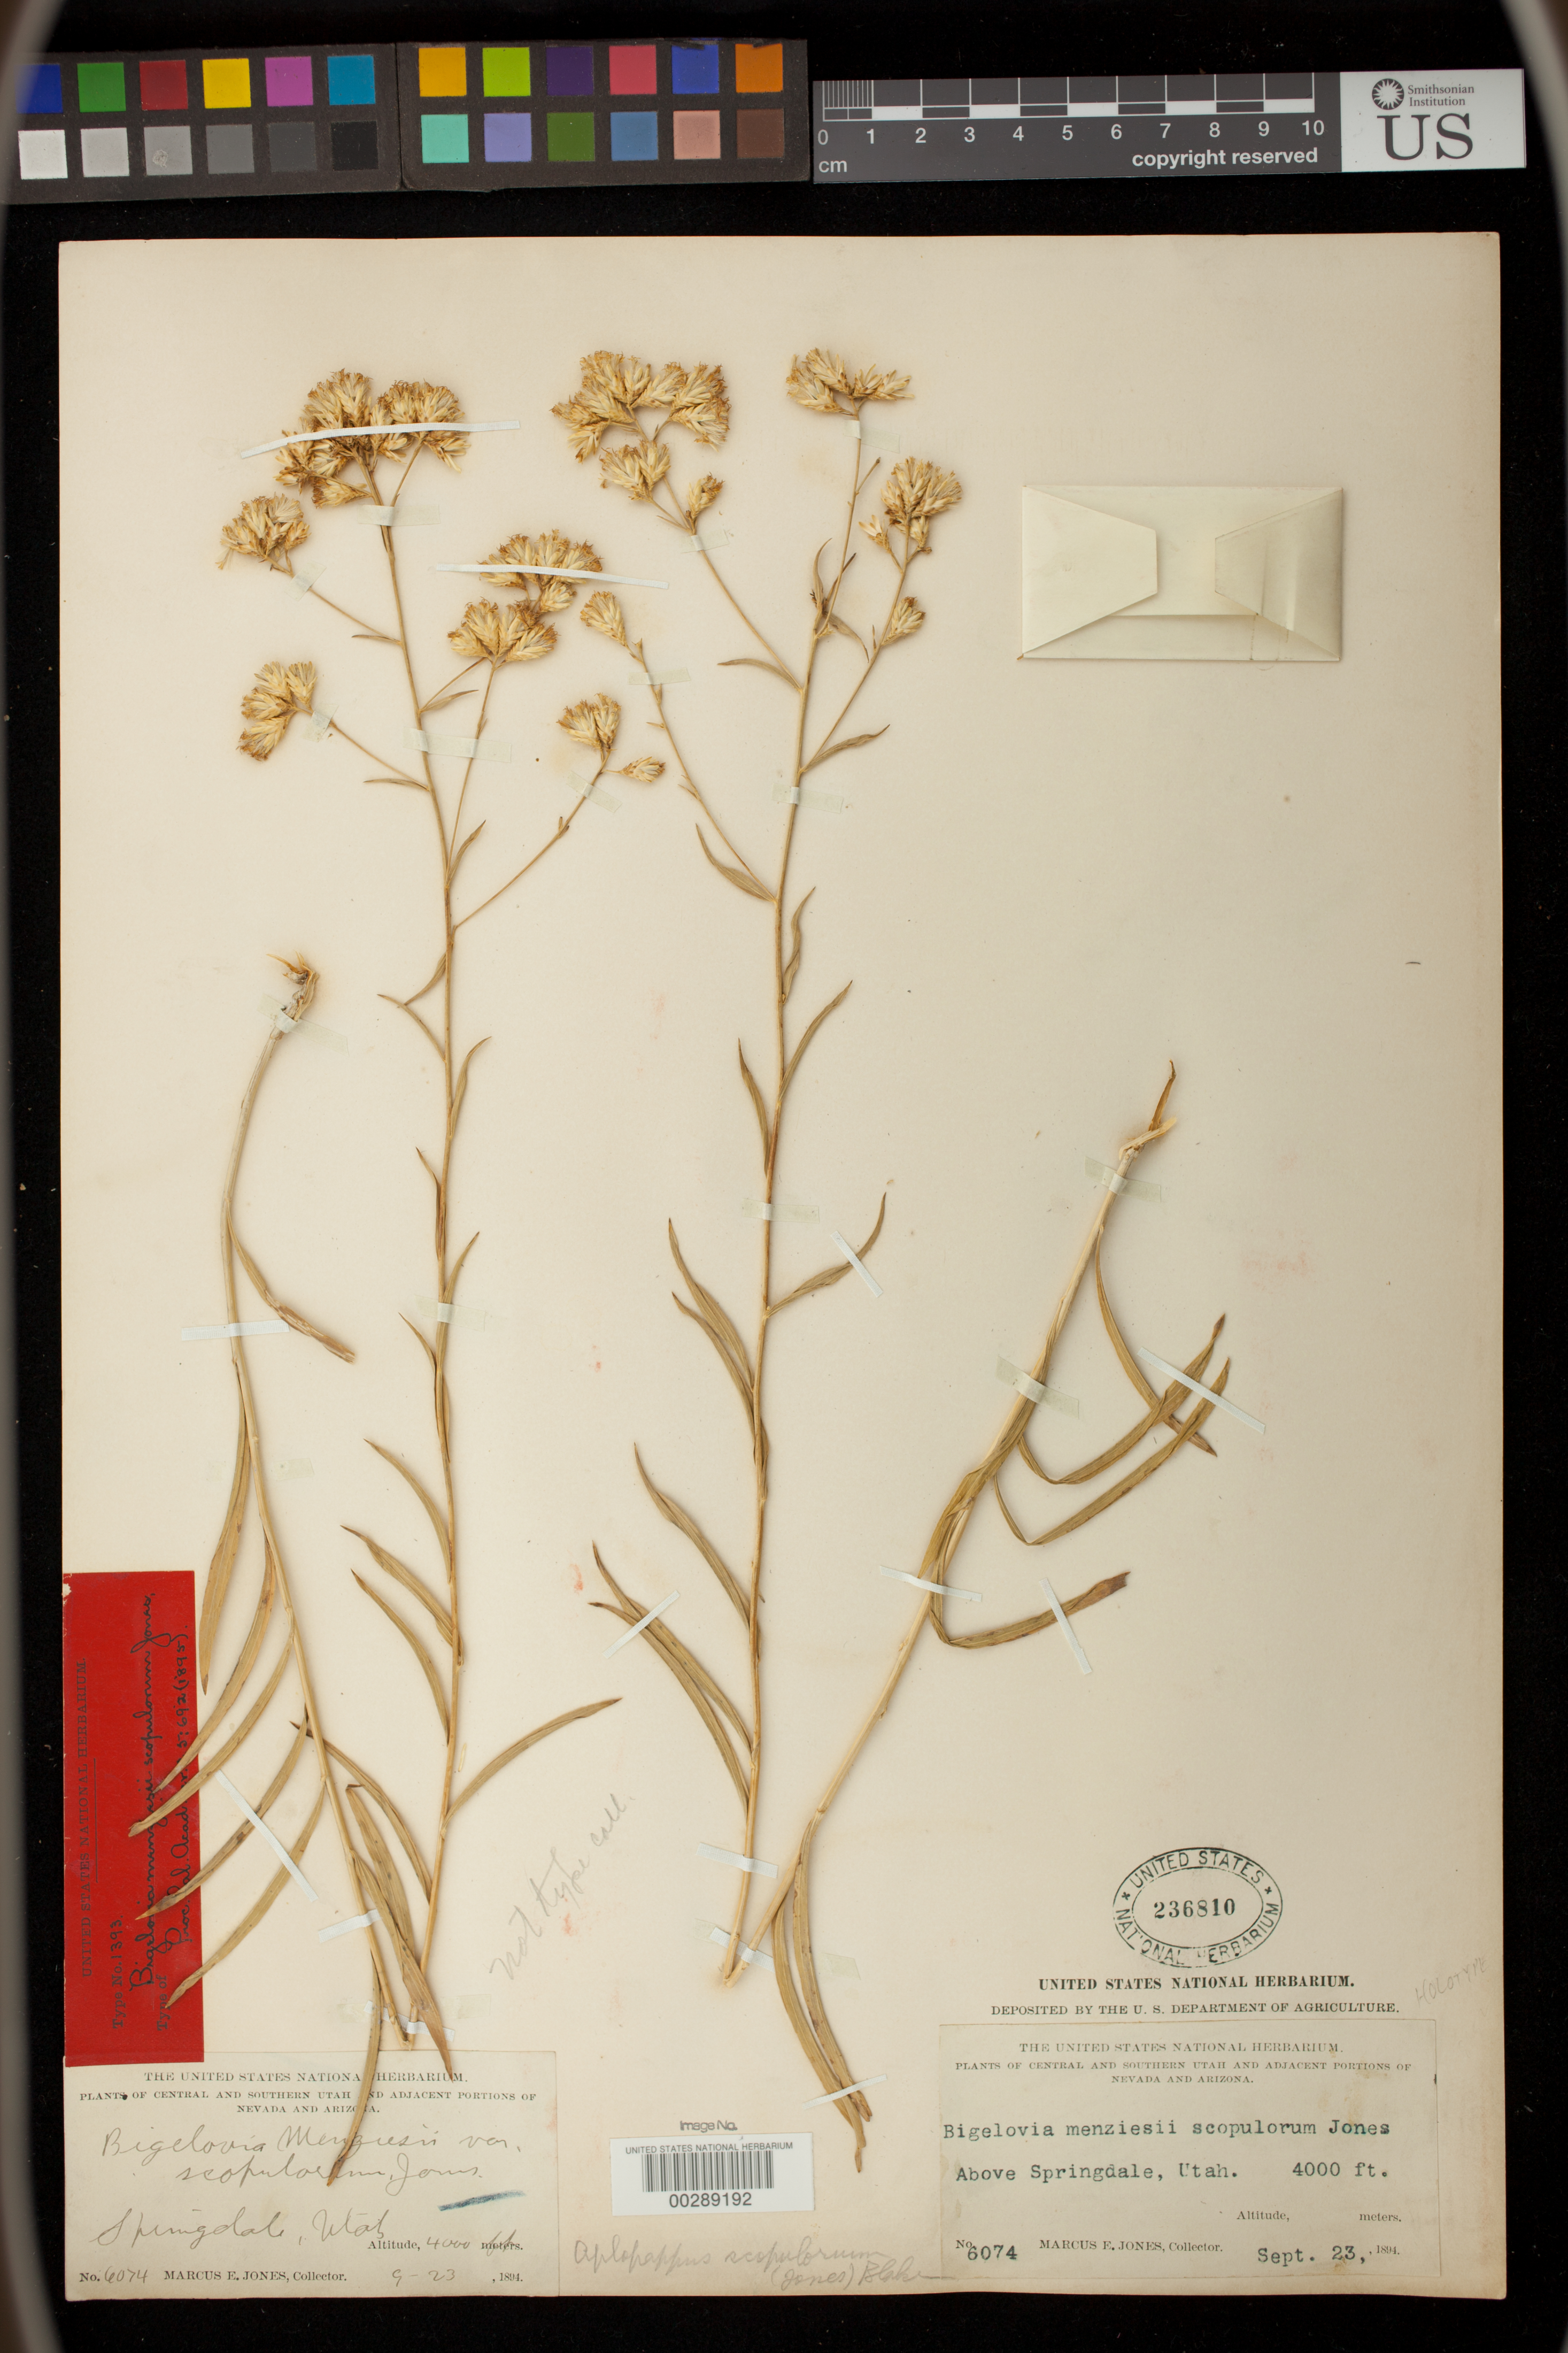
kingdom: Plantae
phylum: Tracheophyta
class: Magnoliopsida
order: Asterales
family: Asteraceae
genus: Bigelowia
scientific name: Bigelowia menziesii var. scopulorum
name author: M.E. Jones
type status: Lectotype; Syntype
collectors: M. E. Jones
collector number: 6074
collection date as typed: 23 Sep 1894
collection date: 1894-09-23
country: United States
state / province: Utah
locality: Above Springdale.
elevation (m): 1219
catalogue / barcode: US 236810